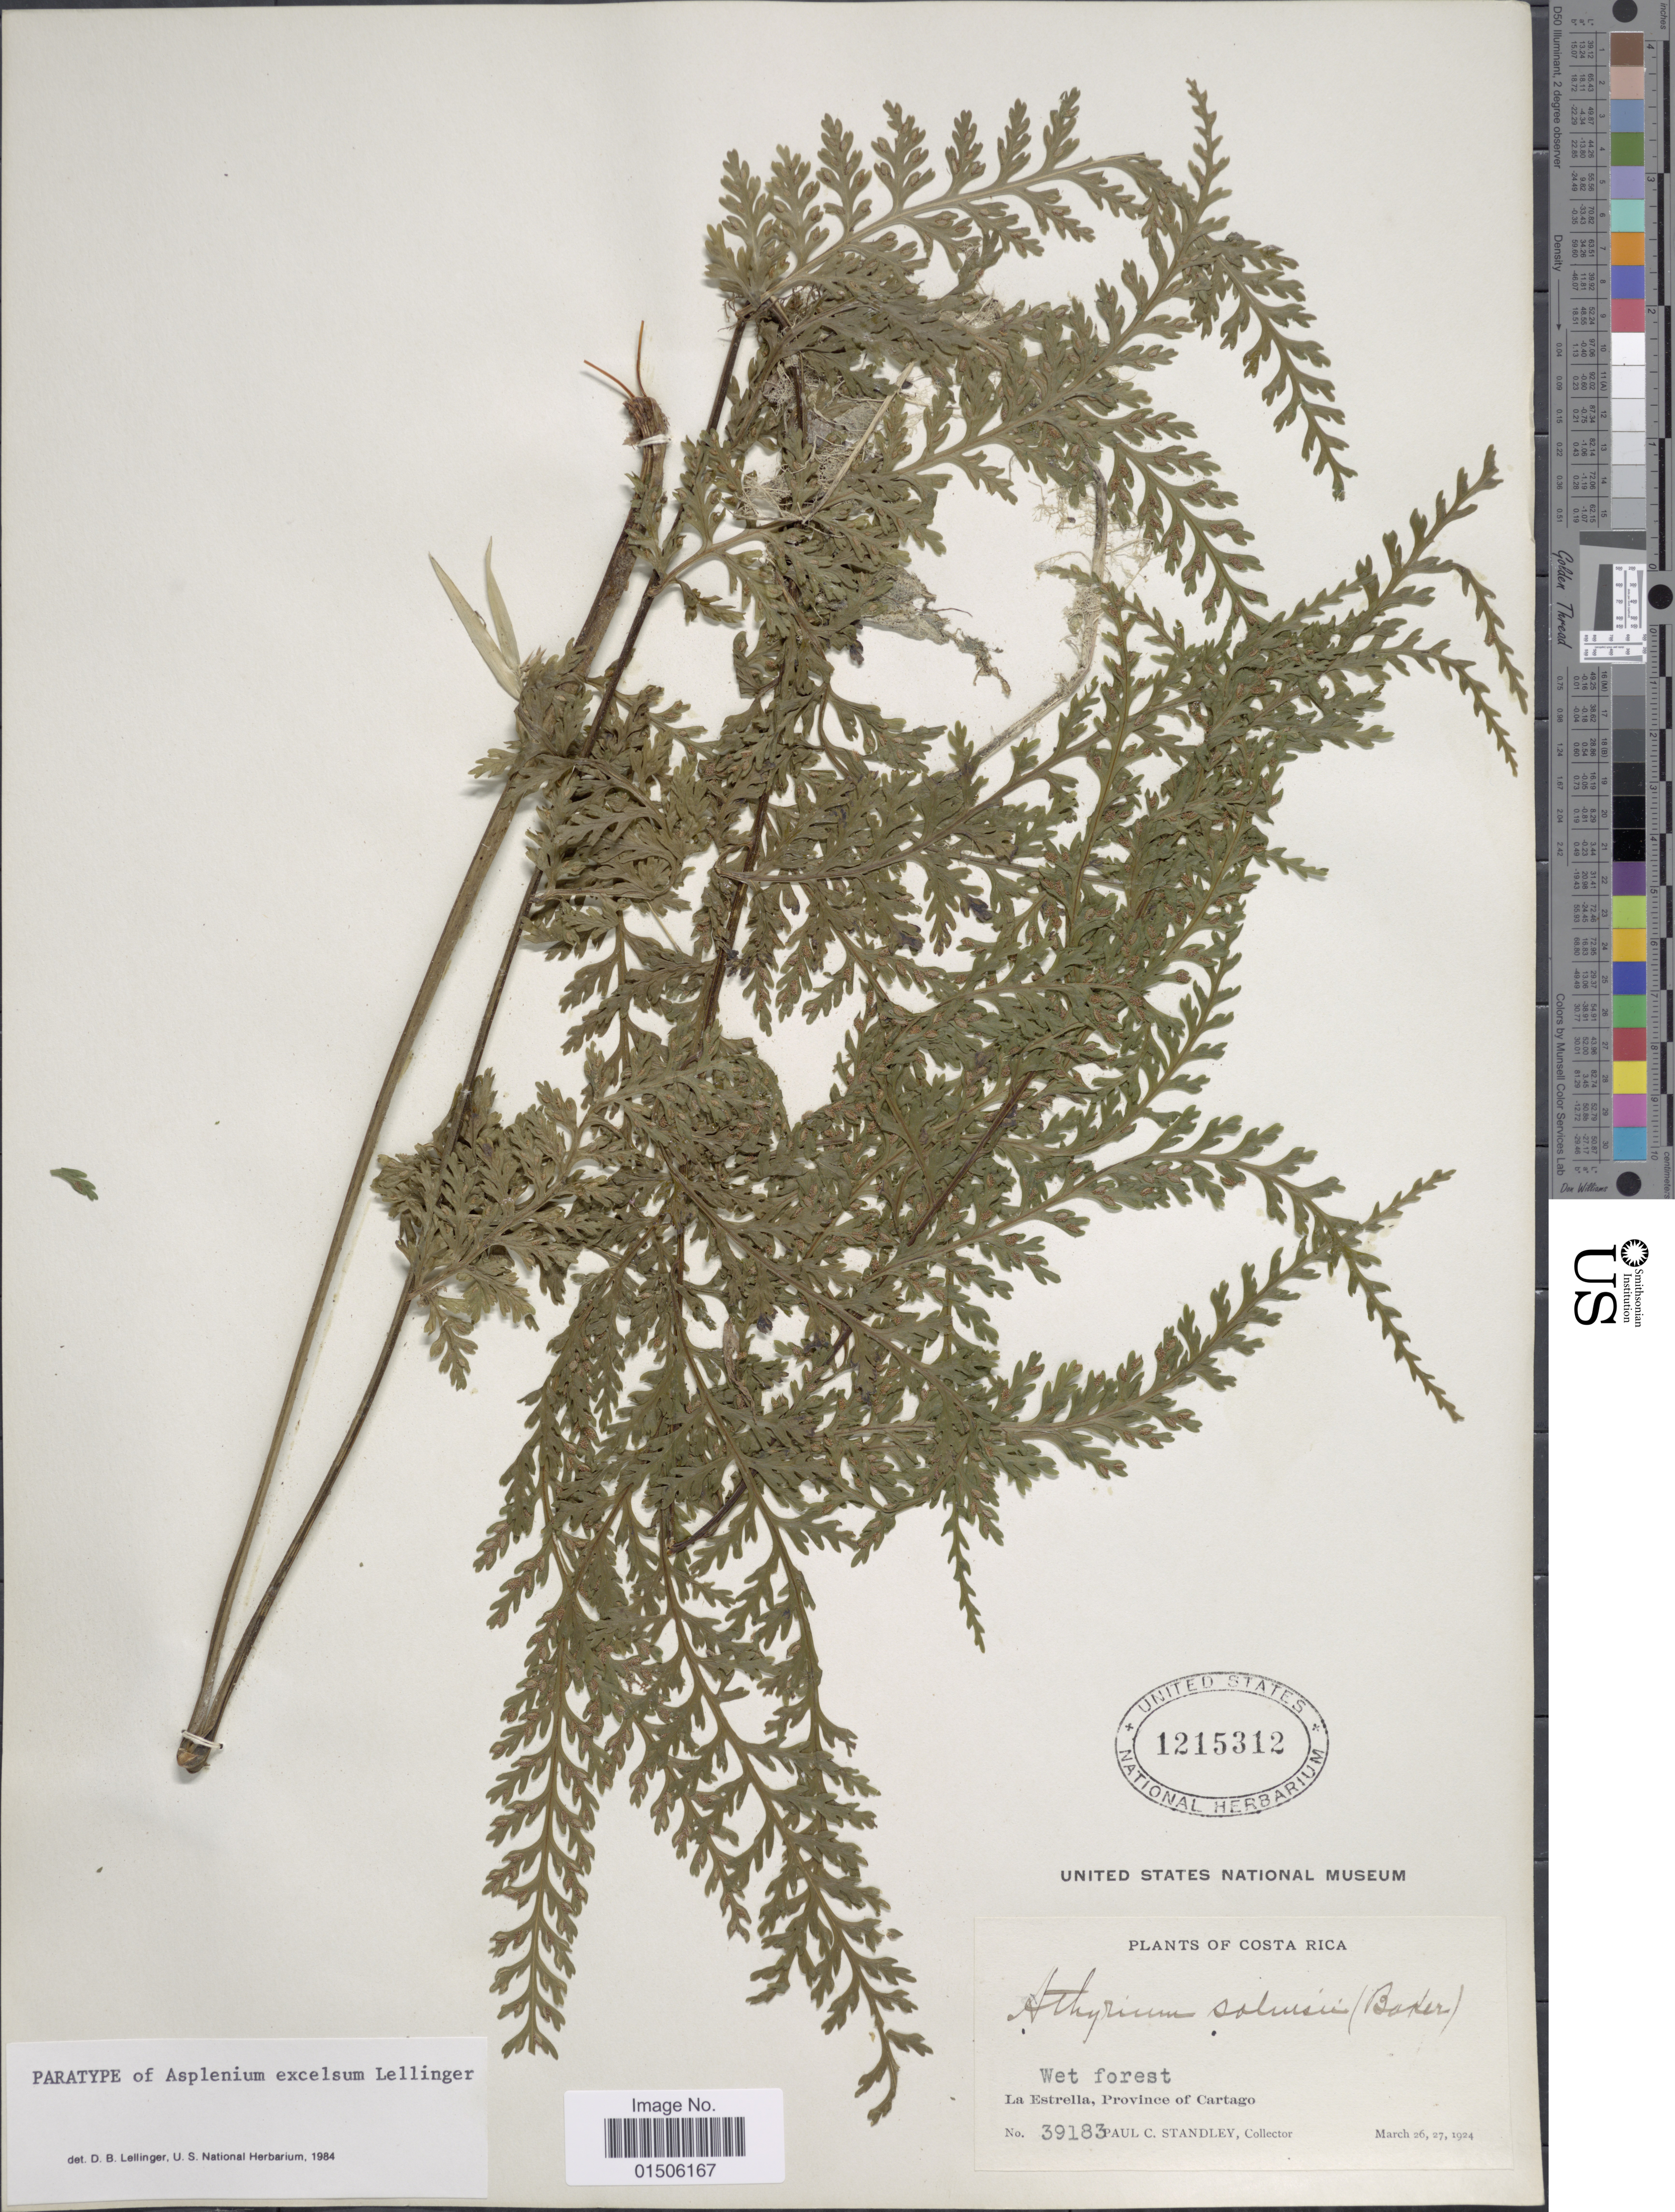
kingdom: Plantae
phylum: Tracheophyta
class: Polypodiopsida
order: Polypodiales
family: Aspleniaceae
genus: Asplenium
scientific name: Asplenium excelsum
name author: Lellinger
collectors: P. C. Standley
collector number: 39183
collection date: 1924-03-26/1924-03-27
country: Costa Rica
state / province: Cartago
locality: Wet forest, La Estrella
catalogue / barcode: US 1215312